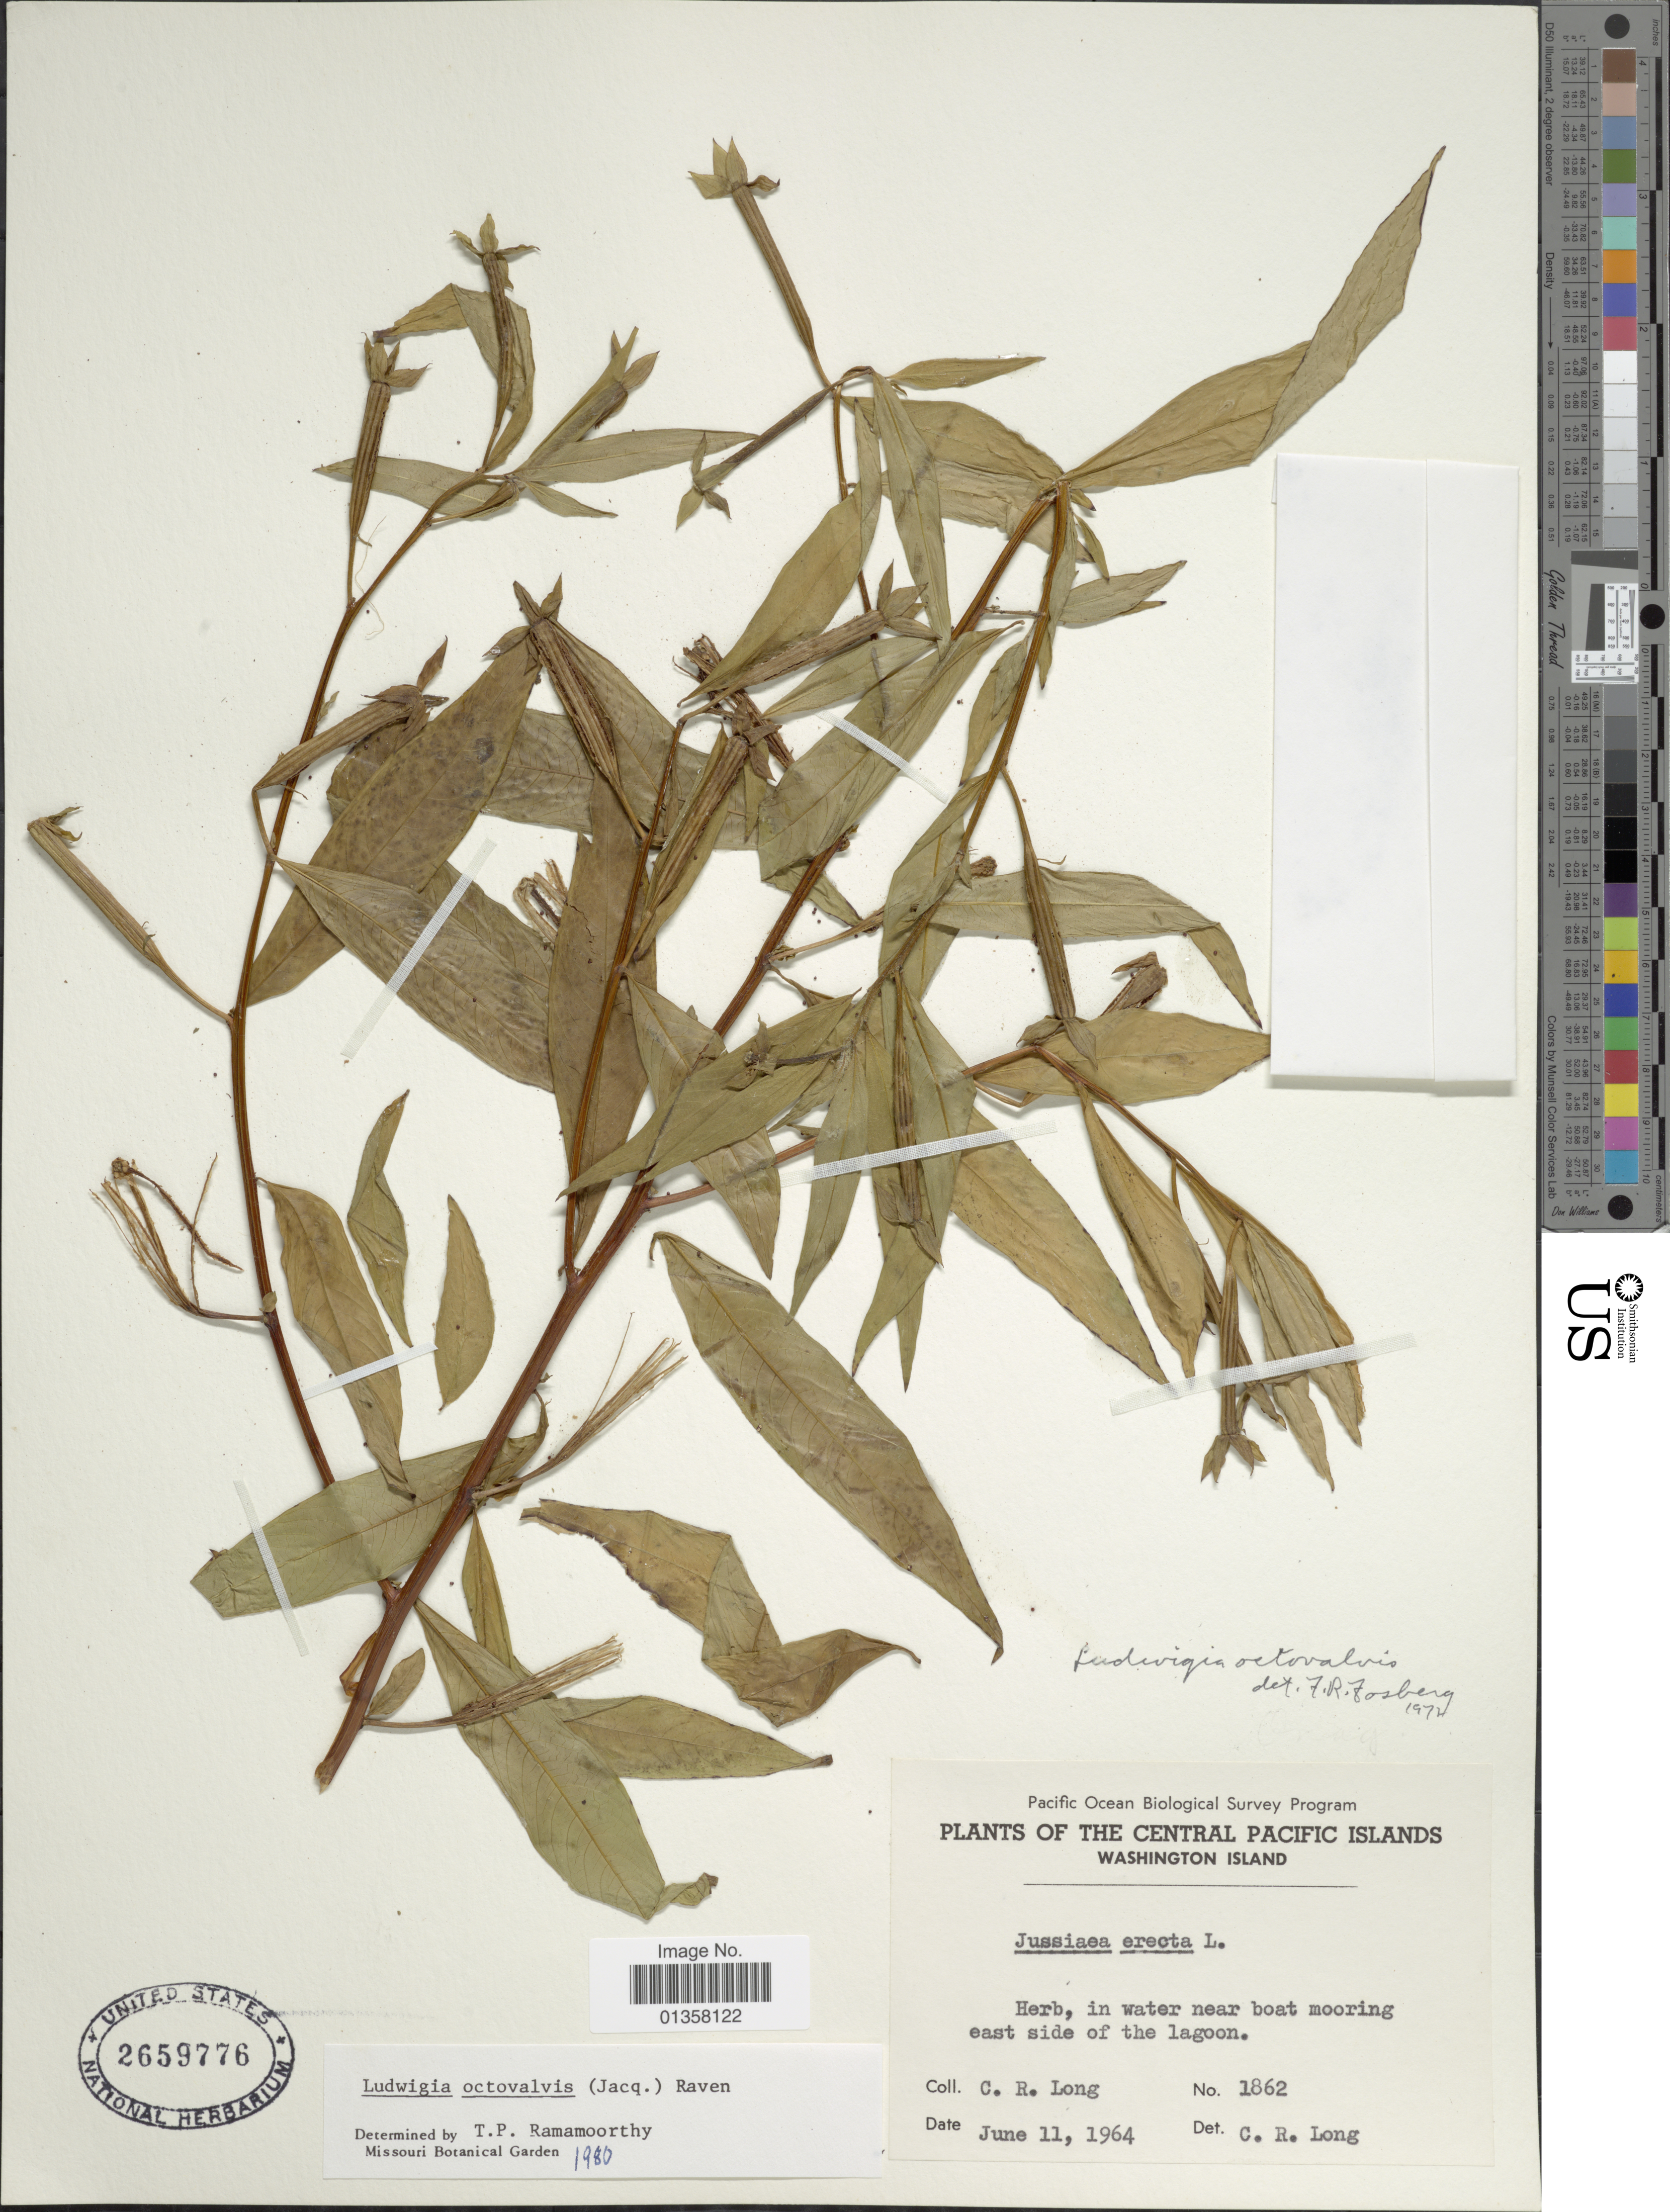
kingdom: Plantae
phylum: Tracheophyta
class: Magnoliopsida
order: Myrtales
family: Onagraceae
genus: Ludwigia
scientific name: Ludwigia octovalvis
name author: (Jacq.) P.H. Raven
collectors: C. R. Long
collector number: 1862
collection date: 1964-06-11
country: Kiribati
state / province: Line Islands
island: Teraina [Washington]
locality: The Central Pacific Islands, Washington Island, in water near boat mooring east side of the lagoon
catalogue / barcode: US 2659776